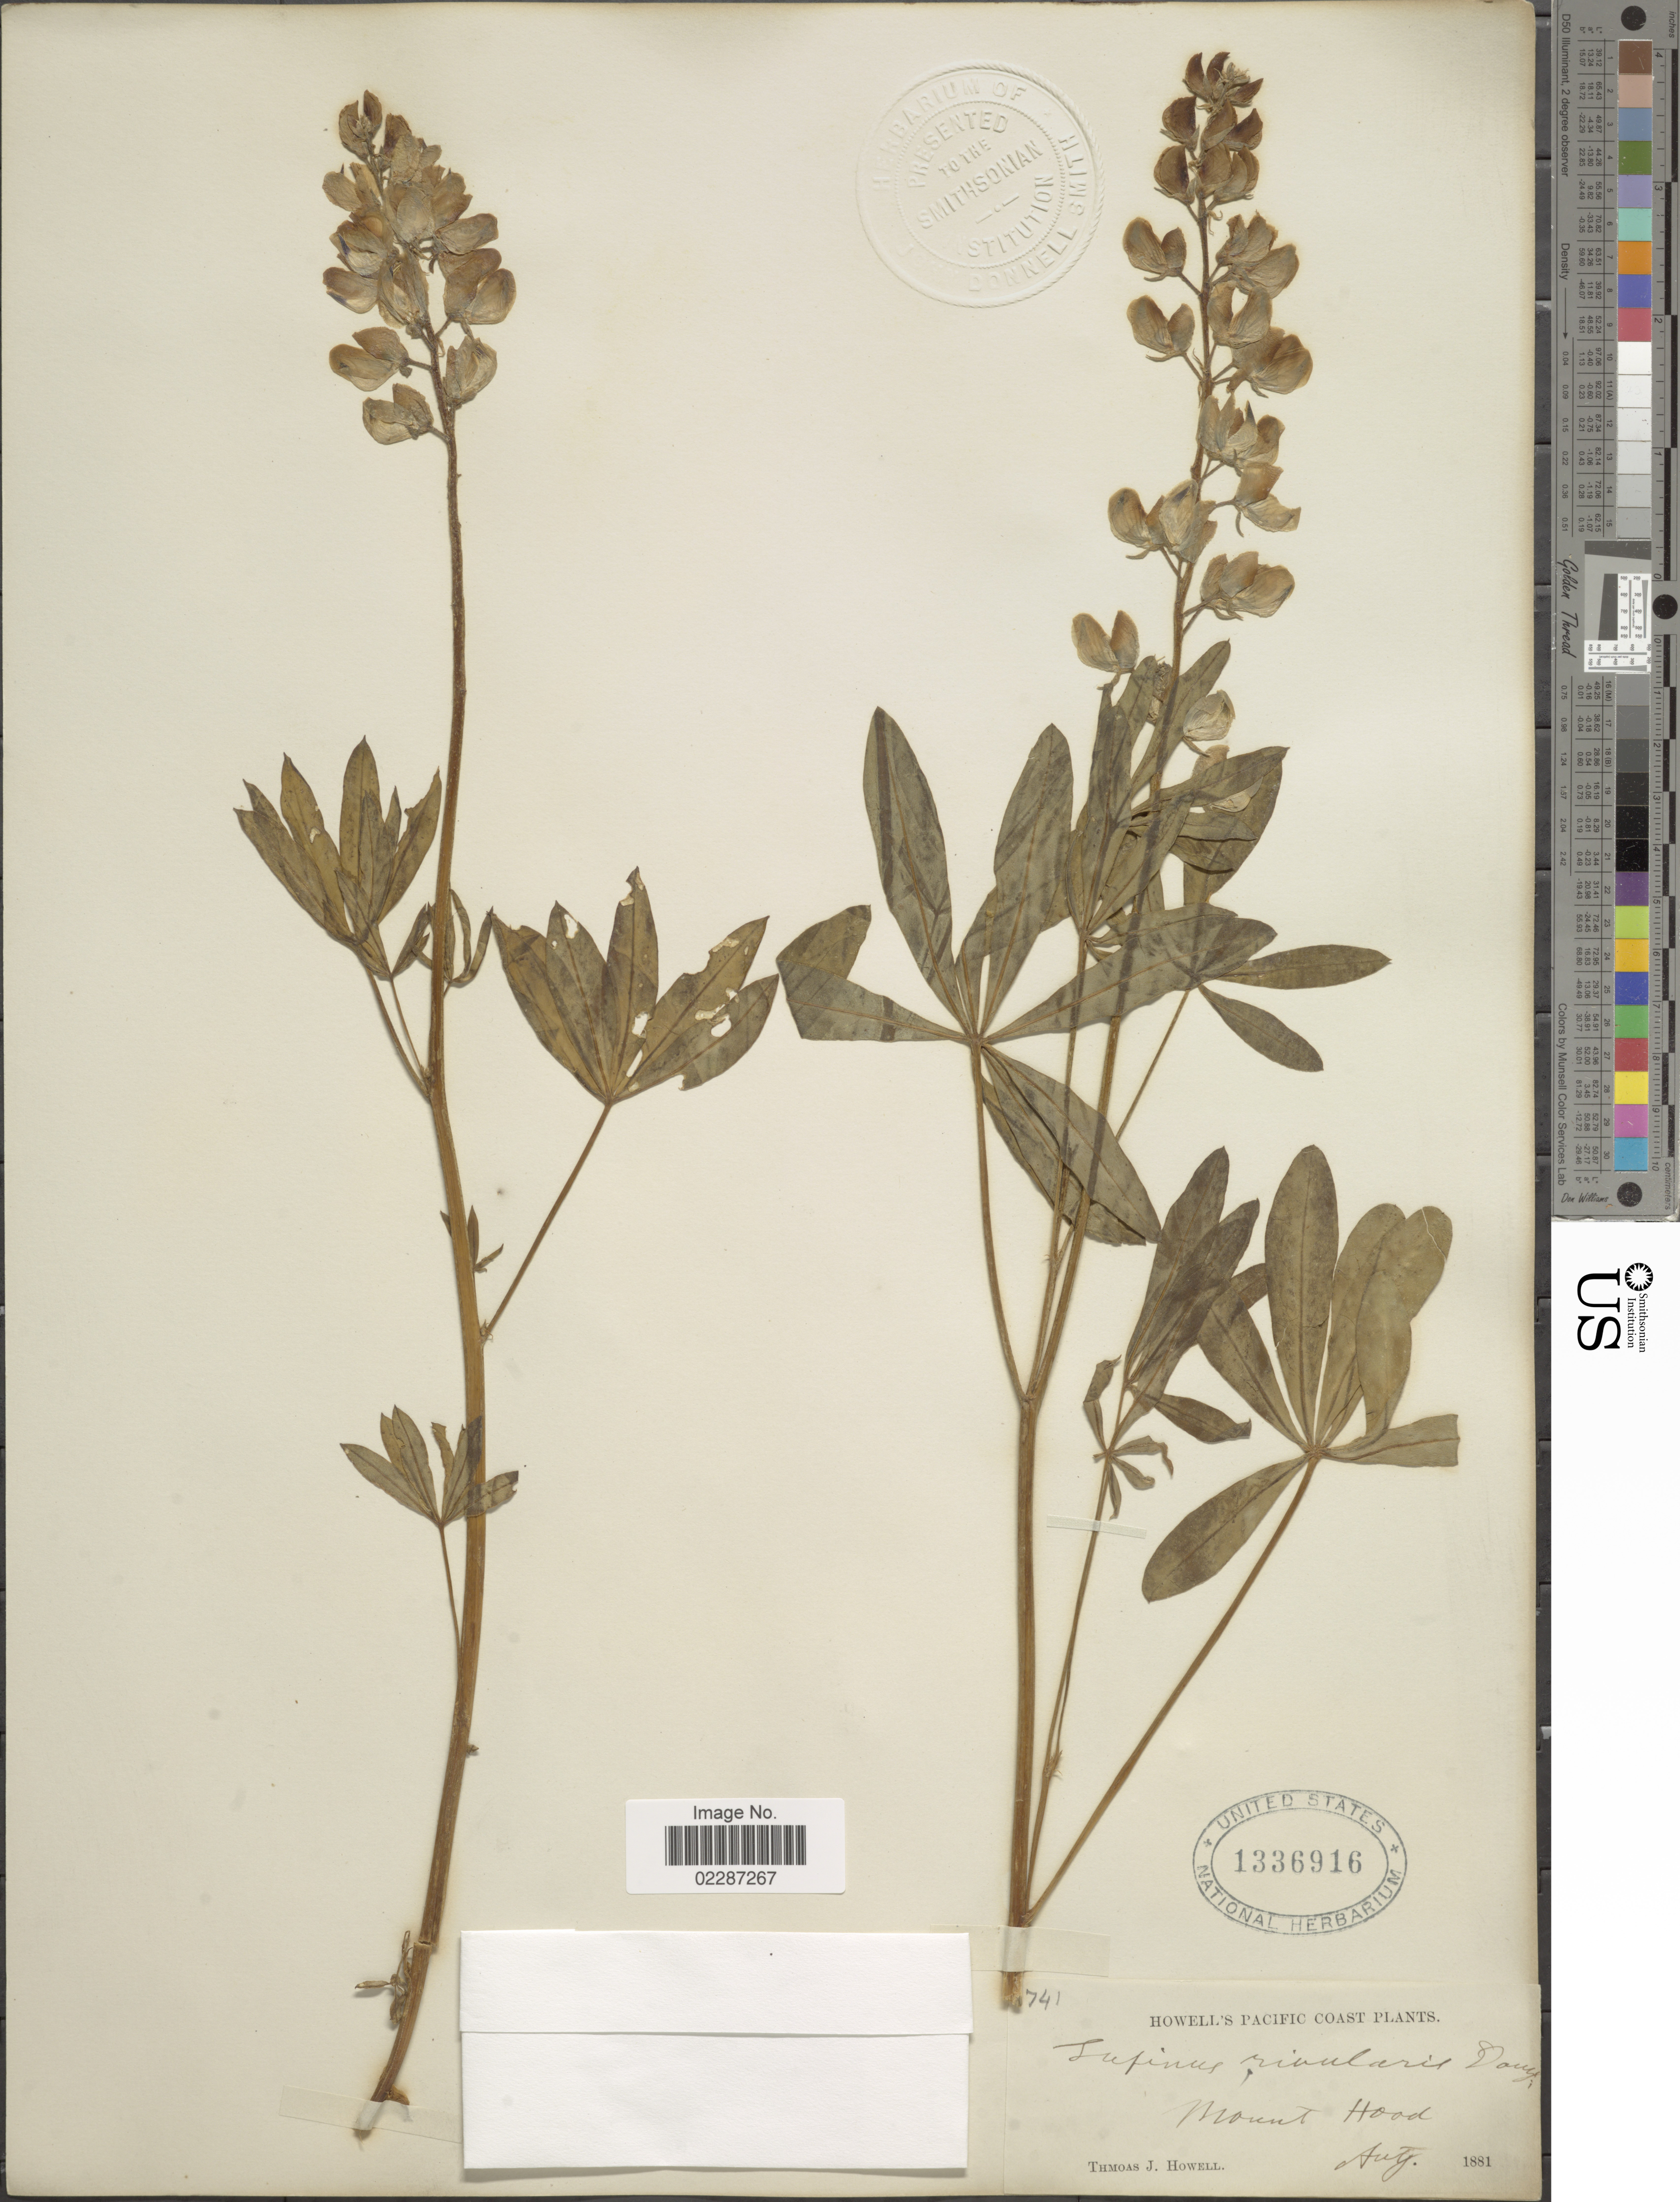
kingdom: Plantae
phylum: Tracheophyta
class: Magnoliopsida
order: Fabales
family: Fabaceae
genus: Lupinus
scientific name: Lupinus rivularis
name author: Lindl.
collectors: T. J. Howell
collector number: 741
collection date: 1881-08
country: United States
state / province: Oregon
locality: Pacific Coast, Mount Hood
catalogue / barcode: US 1336916